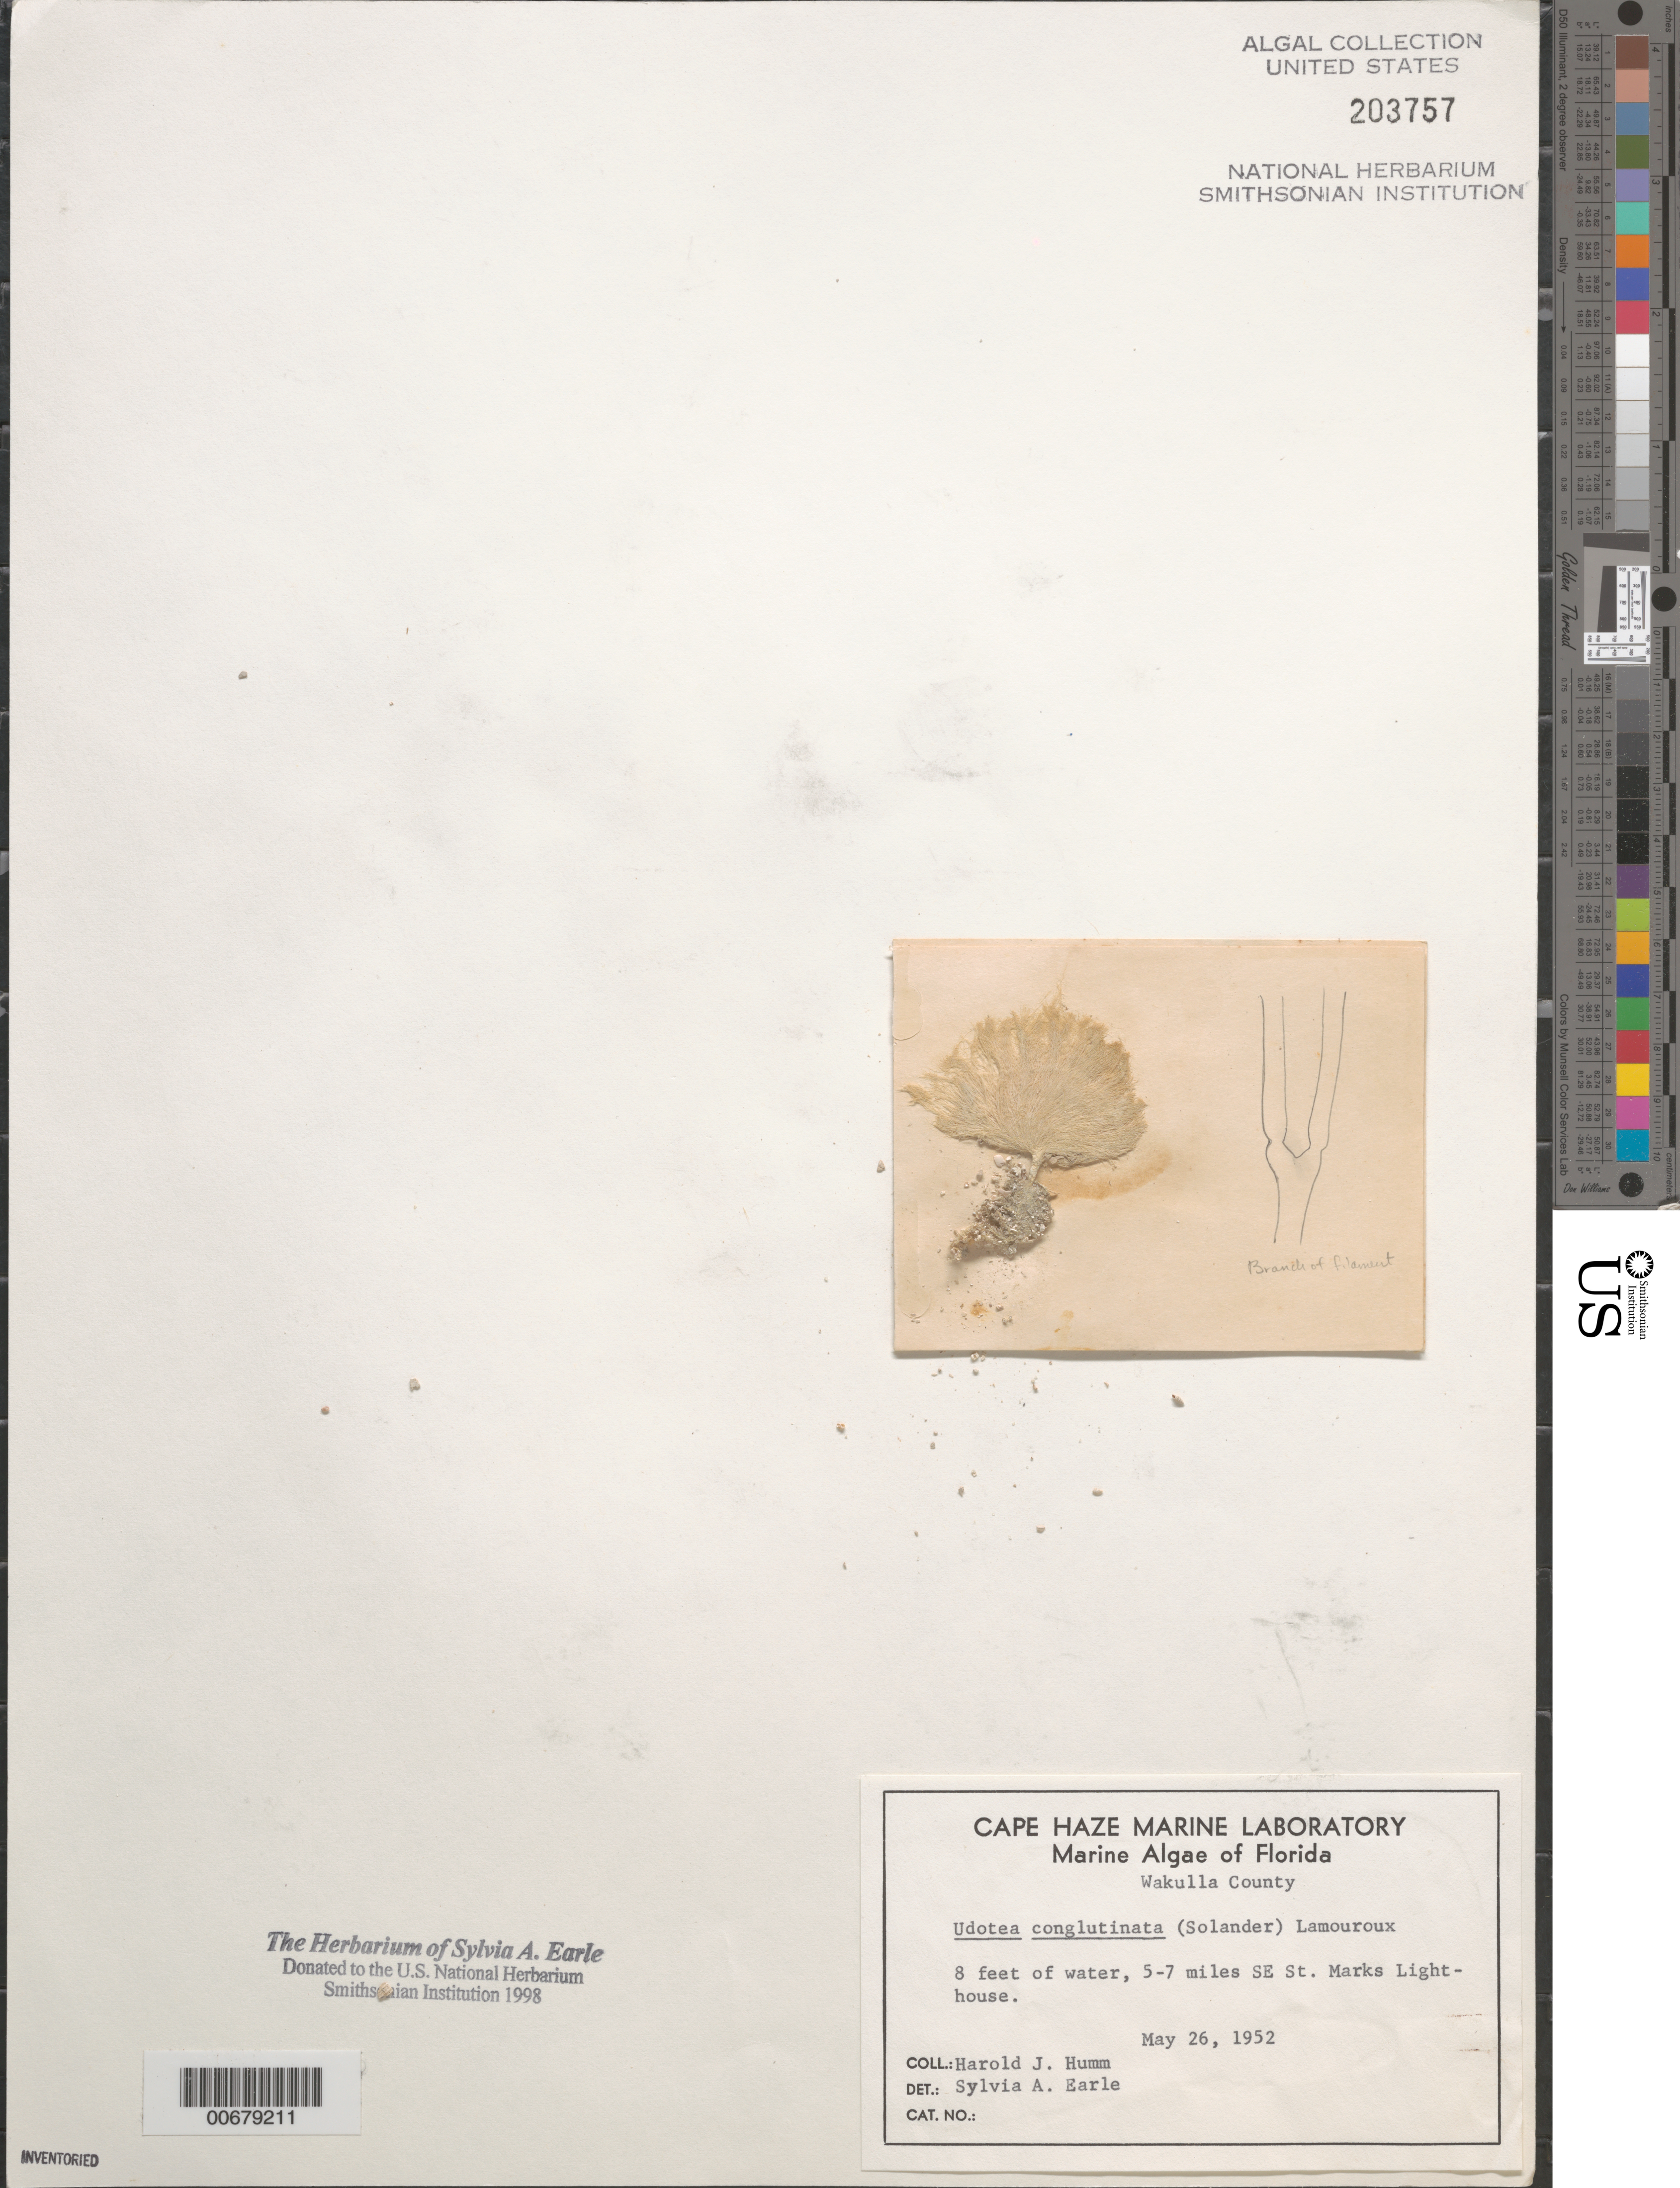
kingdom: Plantae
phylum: Chlorophyta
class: Ulvophyceae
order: Bryopsidales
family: Udoteaceae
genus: Udotea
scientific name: Udotea conglutinata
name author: (Ellis & Sol.) J.V.Lamouroux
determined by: Earle, S. A.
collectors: H. J. Humm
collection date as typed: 26 May 1952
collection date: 1952-05-26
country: United States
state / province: Florida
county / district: Wakulla County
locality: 5-7 miles southeast of St. Marks Lighthouse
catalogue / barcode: US 203757